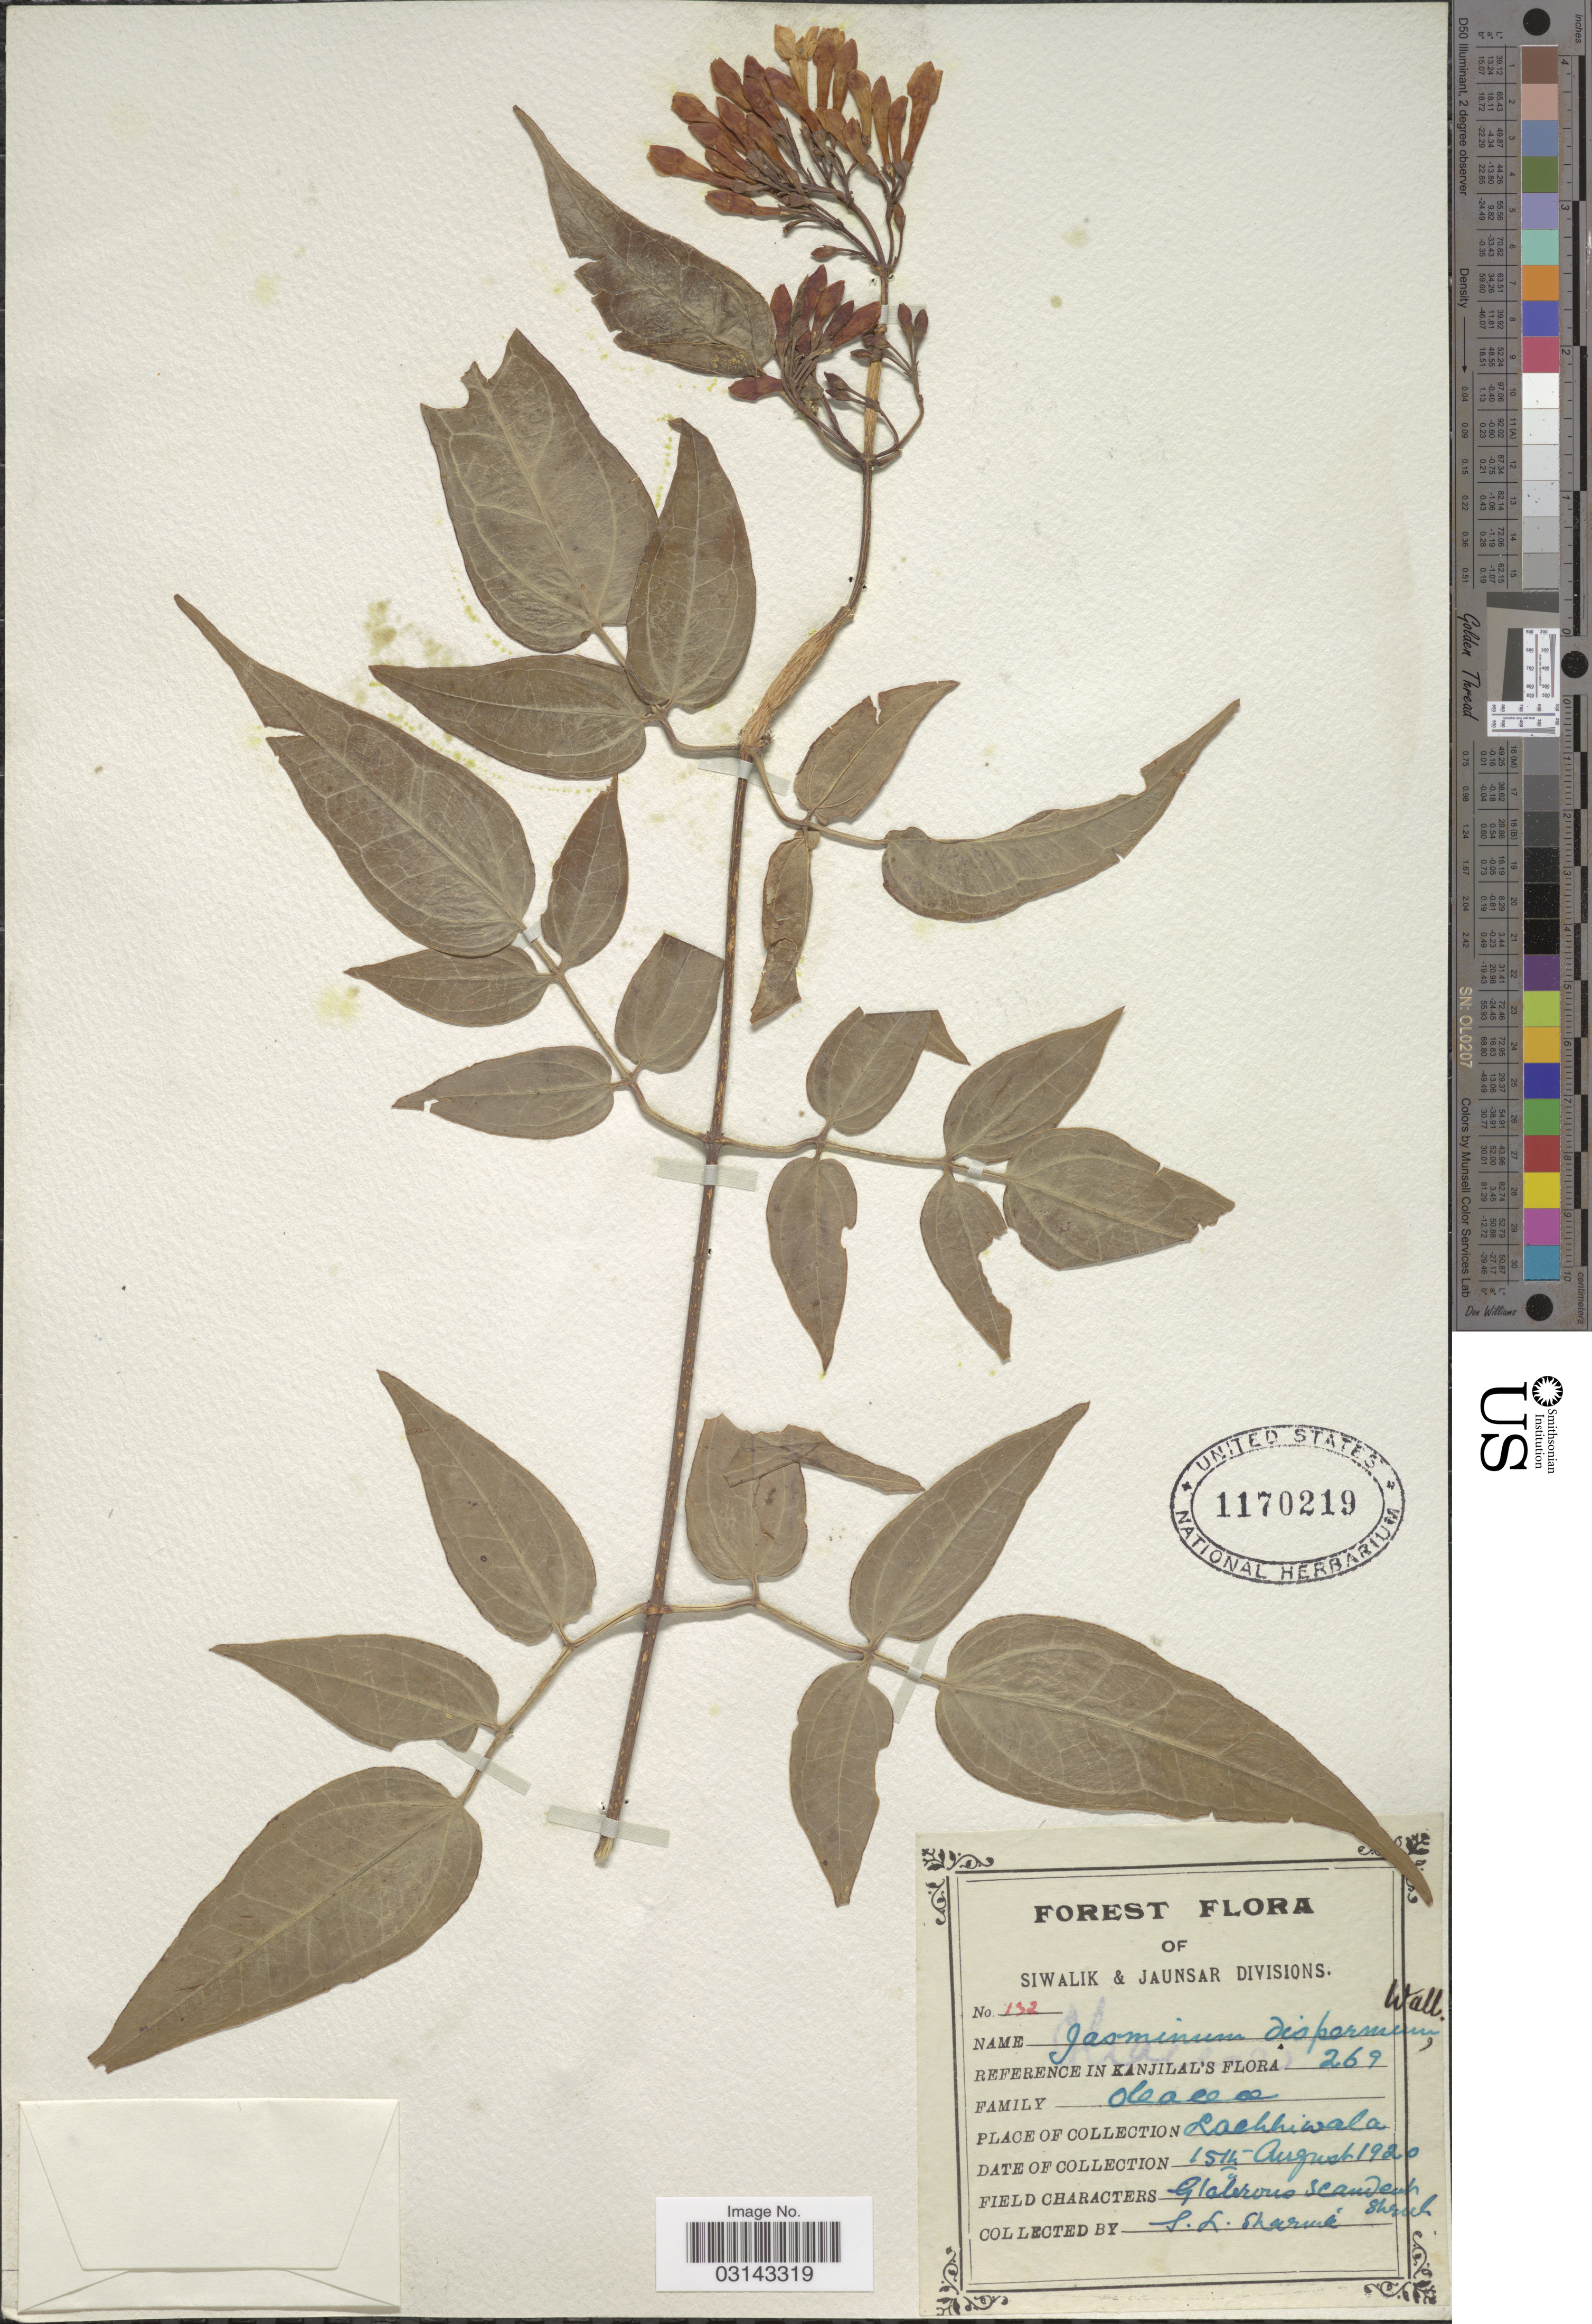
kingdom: Plantae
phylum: Tracheophyta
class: Magnoliopsida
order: Lamiales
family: Oleaceae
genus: Jasminum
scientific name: Jasminum dispermum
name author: Wall.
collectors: S. Sharma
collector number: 132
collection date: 1920-08-15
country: India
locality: Siwalik & Jaunsar Divisions. [unsure placement] Lachhiwala.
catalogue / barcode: US 1170219